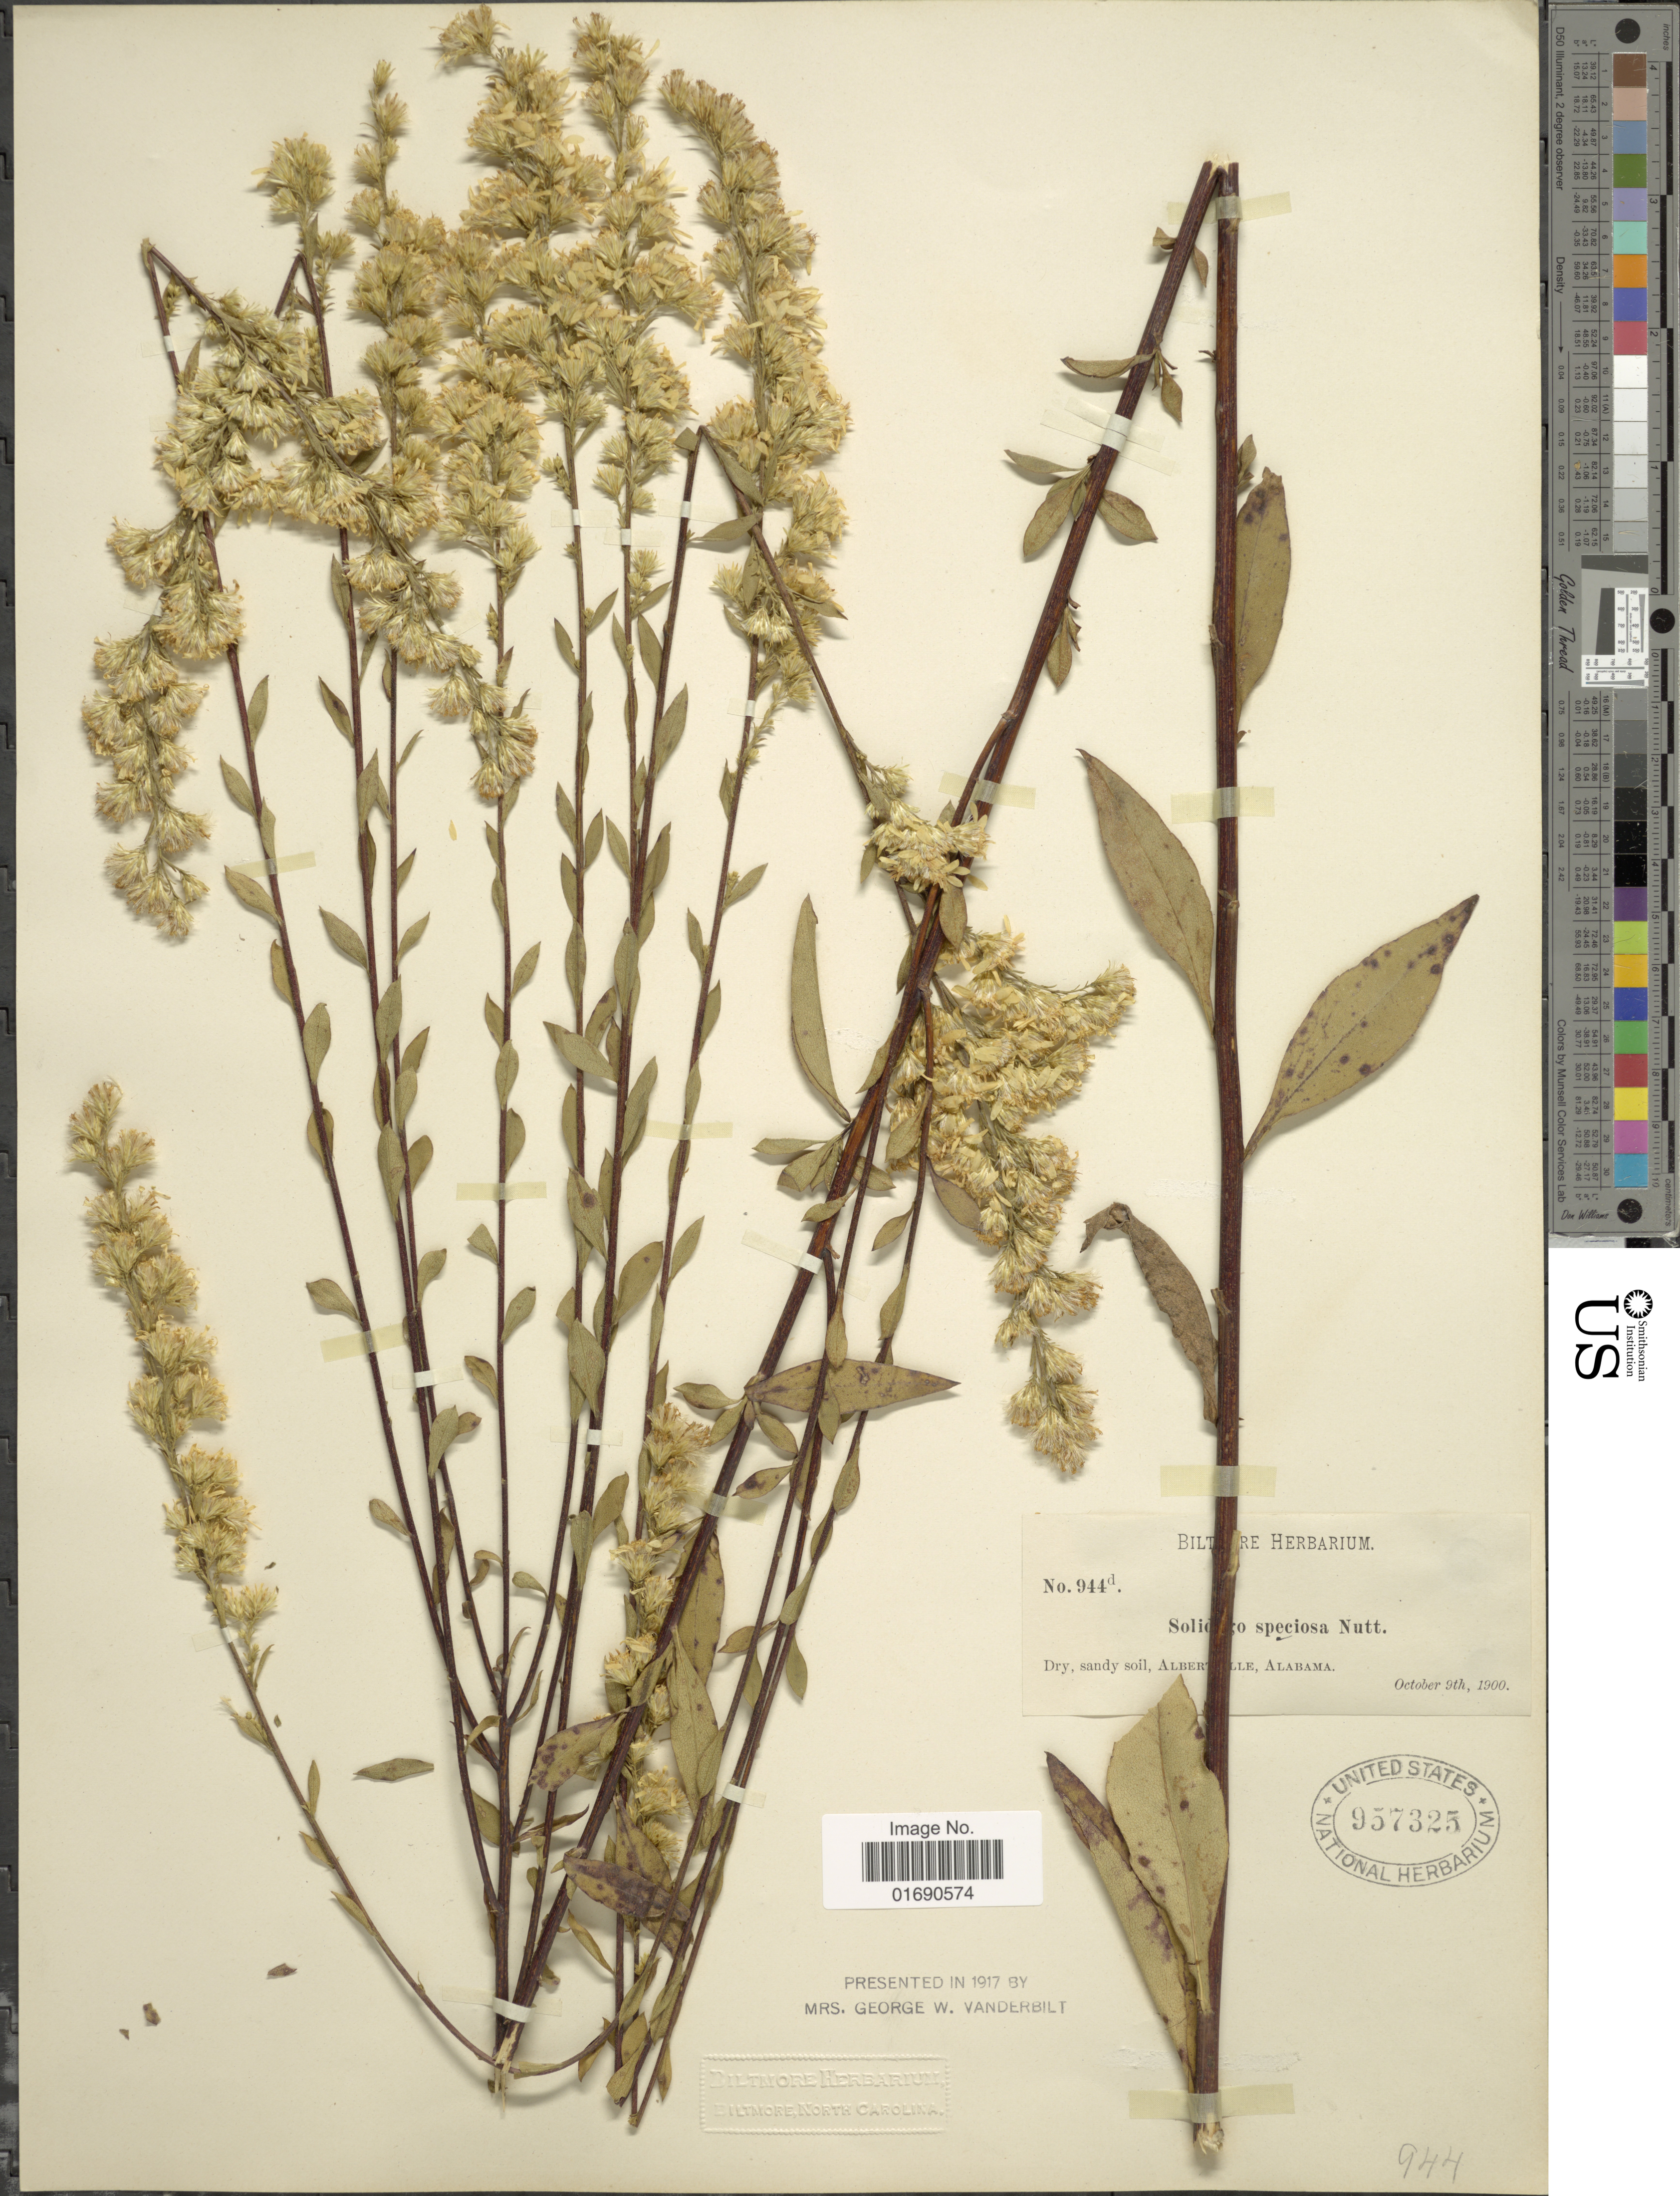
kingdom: Plantae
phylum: Tracheophyta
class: Magnoliopsida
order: Asterales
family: Asteraceae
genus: Solidago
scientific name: Solidago speciosa var. angustata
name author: Torr. & A. Gray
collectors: ex herb. Biltmore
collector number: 944d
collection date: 1900-10-09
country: United States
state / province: Alabama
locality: Albertville.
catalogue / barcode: US 957325